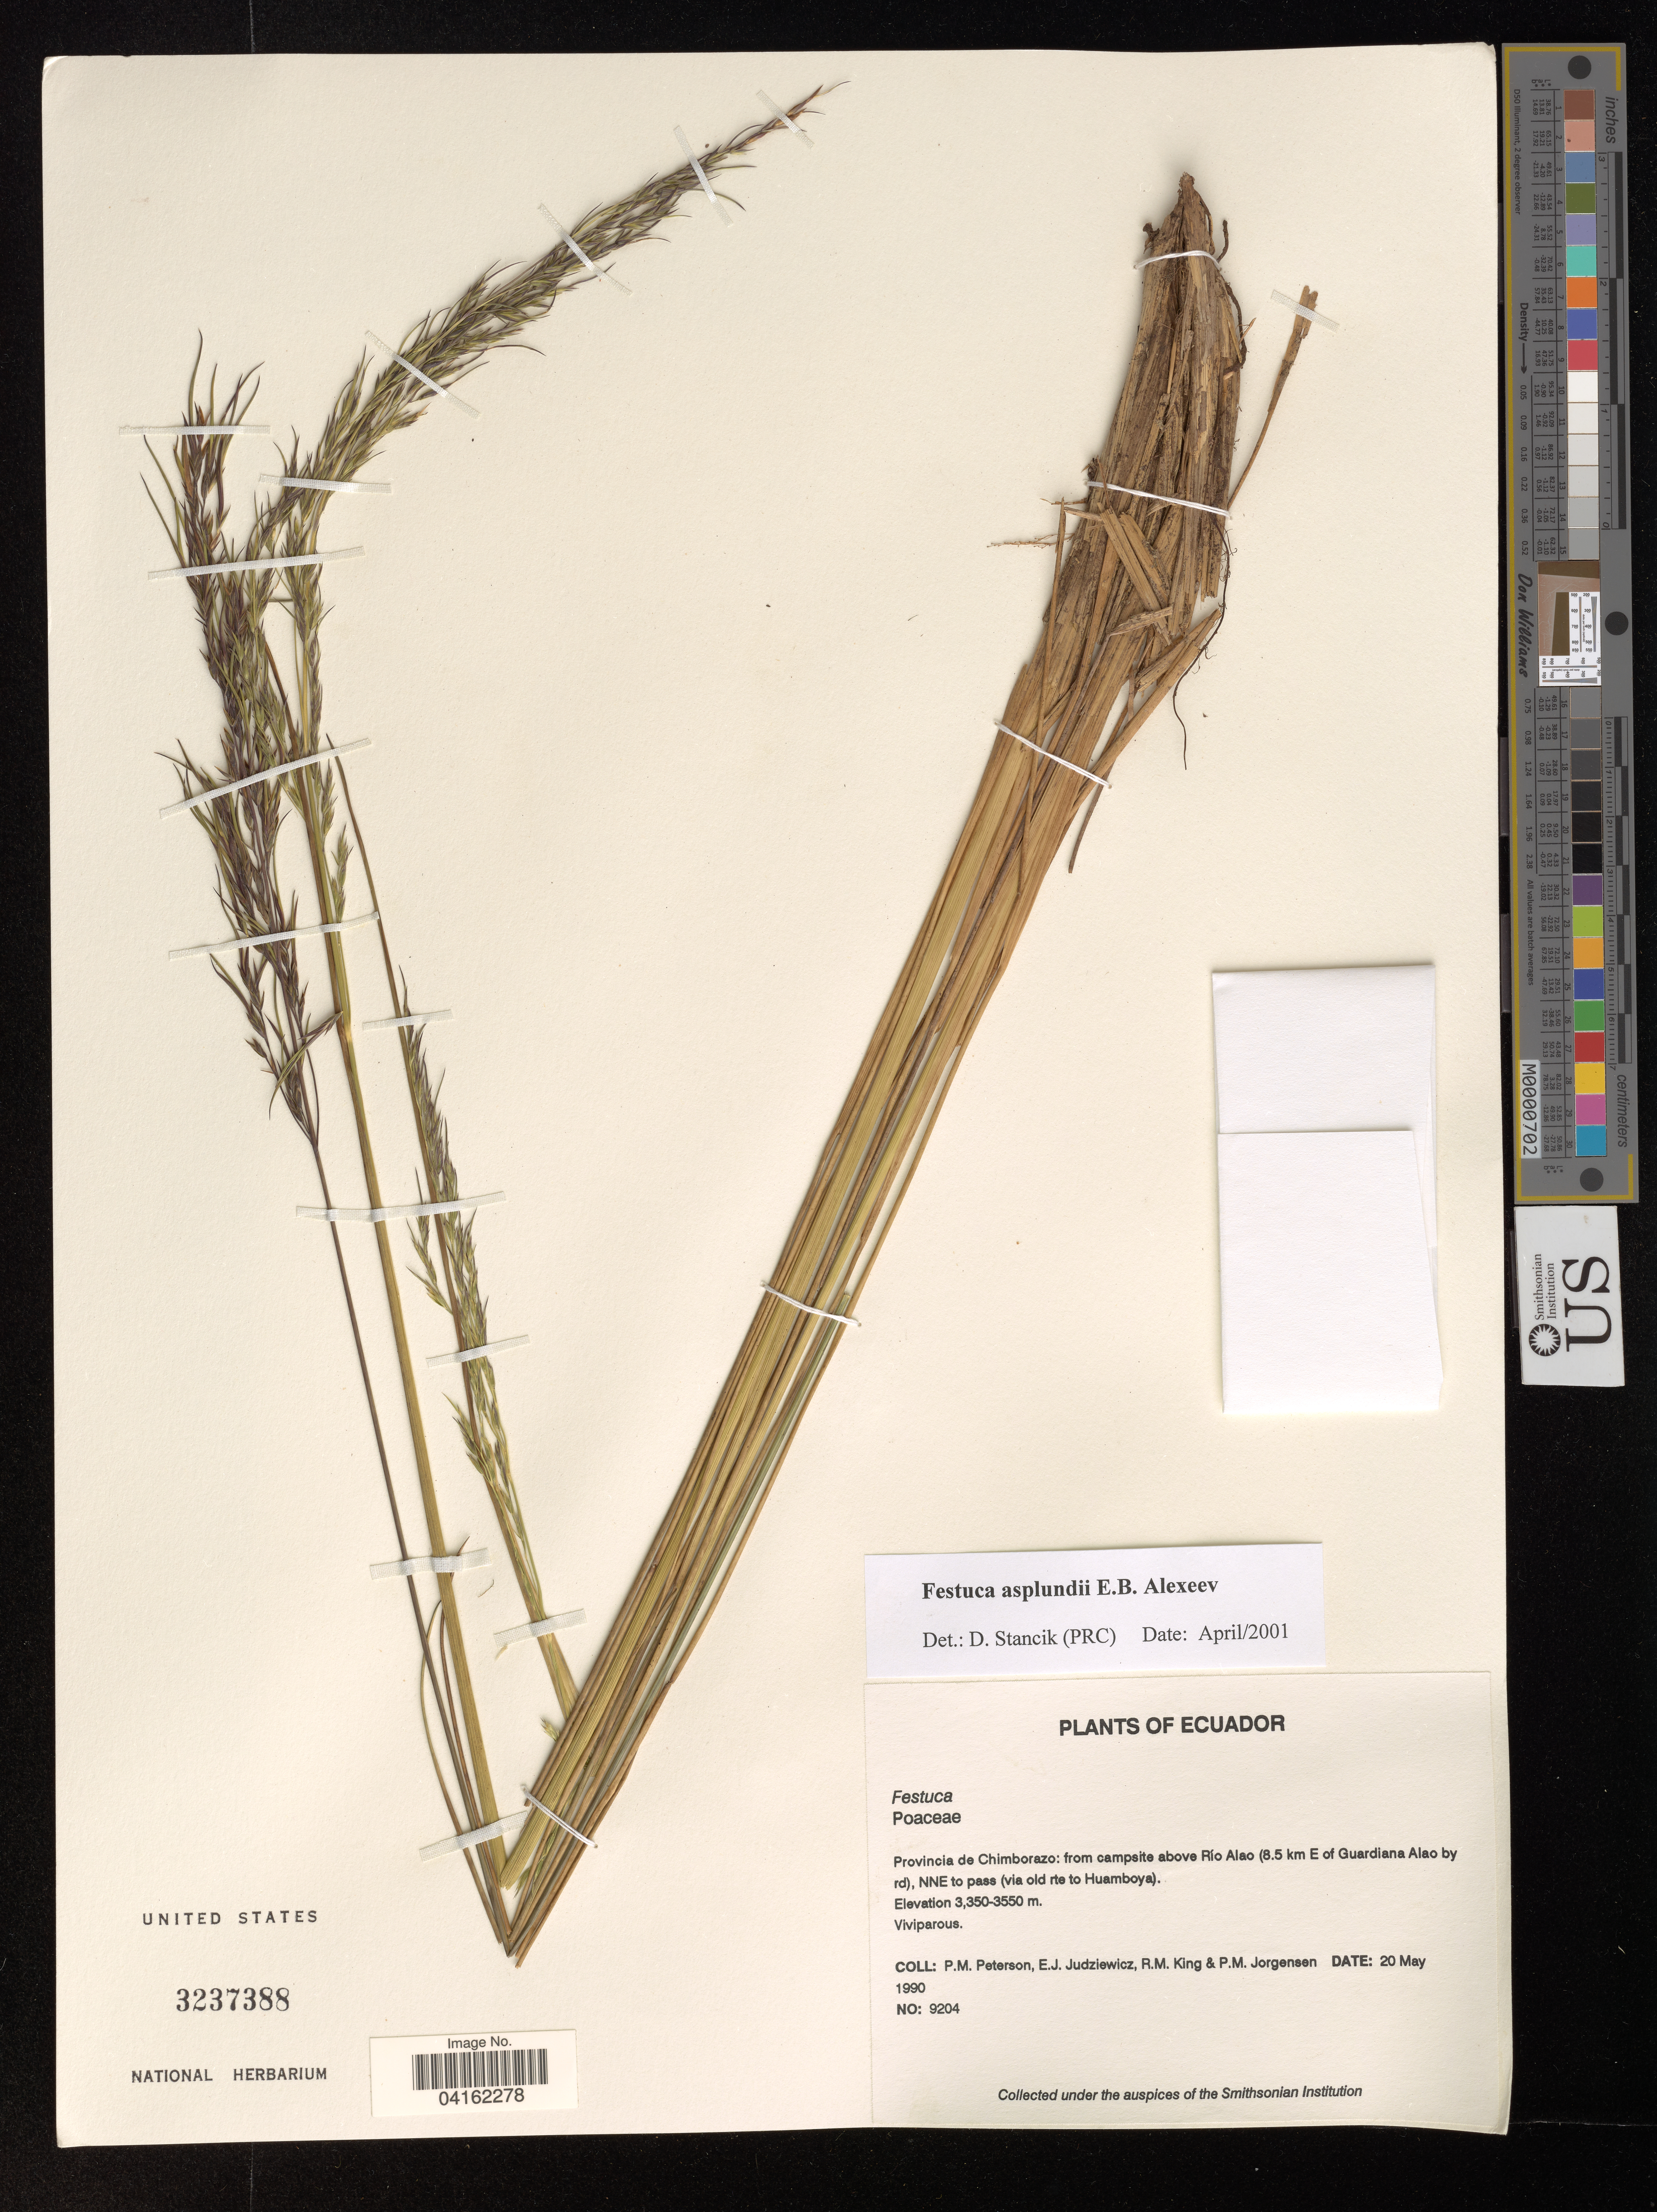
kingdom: Plantae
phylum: Tracheophyta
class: Liliopsida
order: Poales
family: Poaceae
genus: Festuca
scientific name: Festuca asplundii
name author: E.B. Alexeev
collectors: P. M. Peterson, E. J. Judziewicz, R. King & P. M. Jørgensen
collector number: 9204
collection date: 1990-05-20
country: Ecuador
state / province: Chimborazo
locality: From campsite above Río Alao (8.5 km E of Guardiana Alao by rd), NNE to pass (via old rte to Huamboya).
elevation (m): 3350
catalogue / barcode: US 3237388